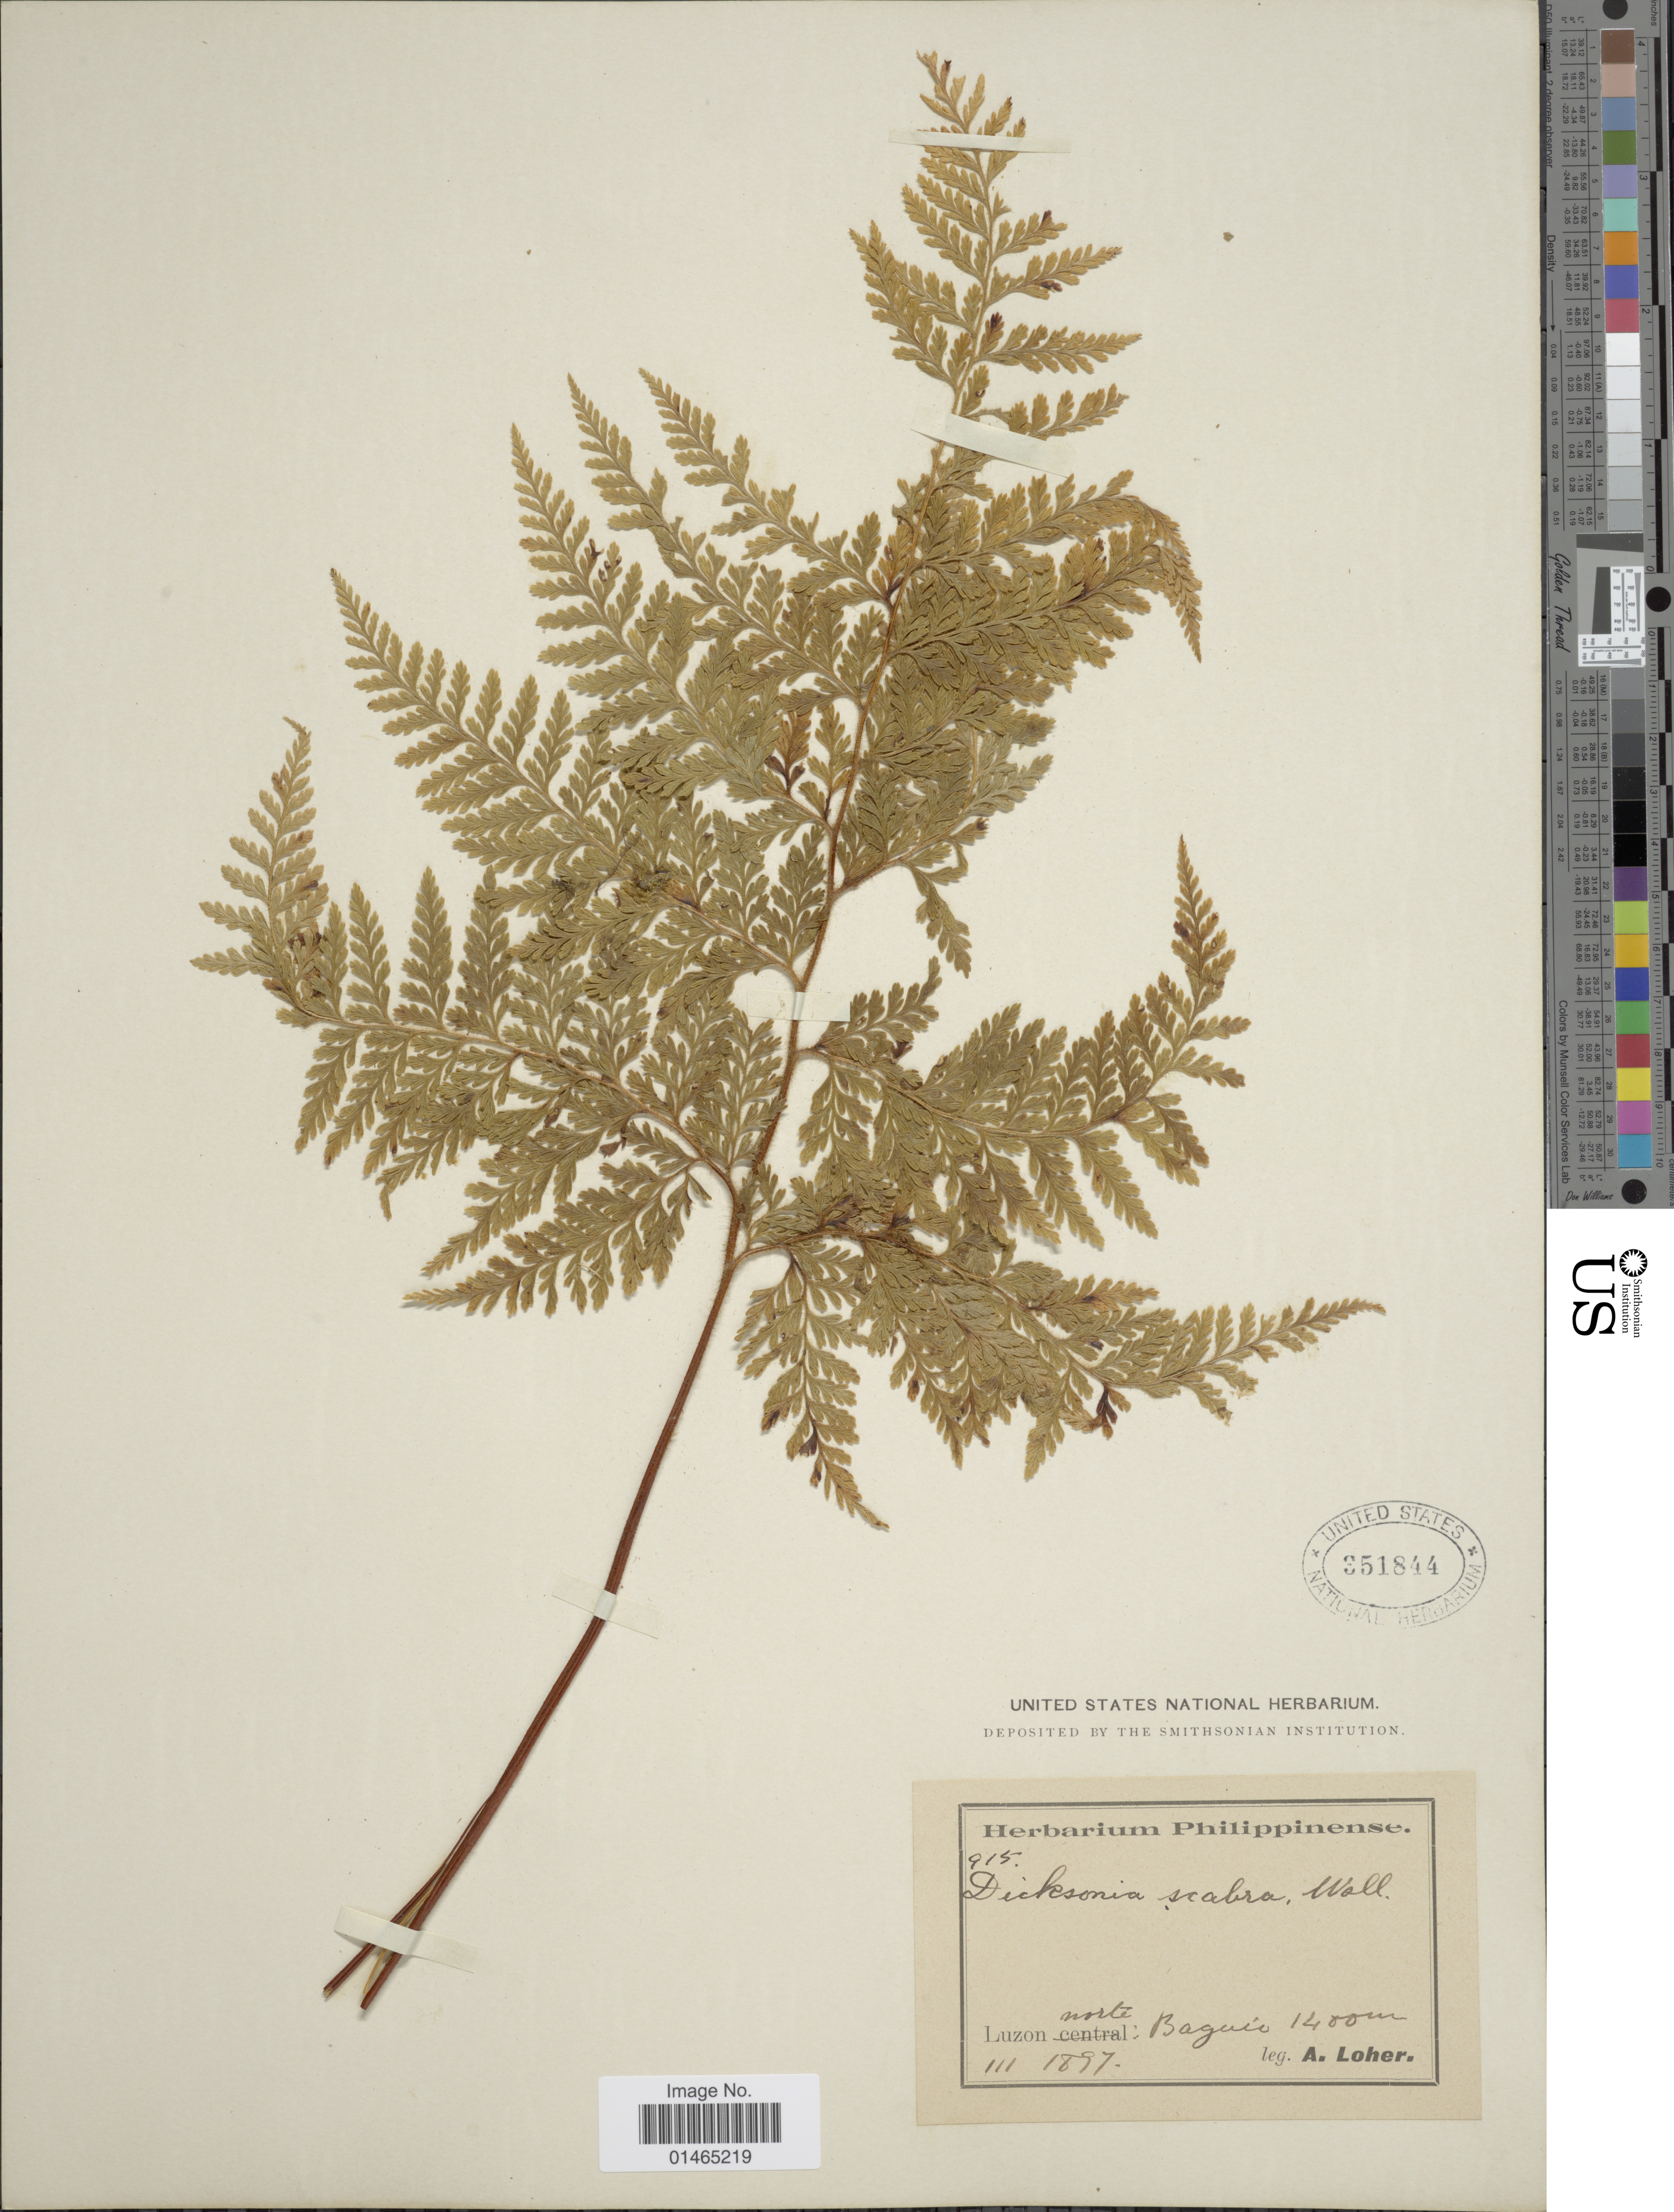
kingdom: Plantae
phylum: Tracheophyta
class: Polypodiopsida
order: Polypodiales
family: Dennstaedtiaceae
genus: Dennstaedtia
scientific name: Dennstaedtia scabra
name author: (Wall. ex Hook.) T. Moore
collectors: A. Loher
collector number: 915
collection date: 1897-03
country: Philippines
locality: Luzon norte: Baguio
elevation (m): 1400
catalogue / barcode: US 351844